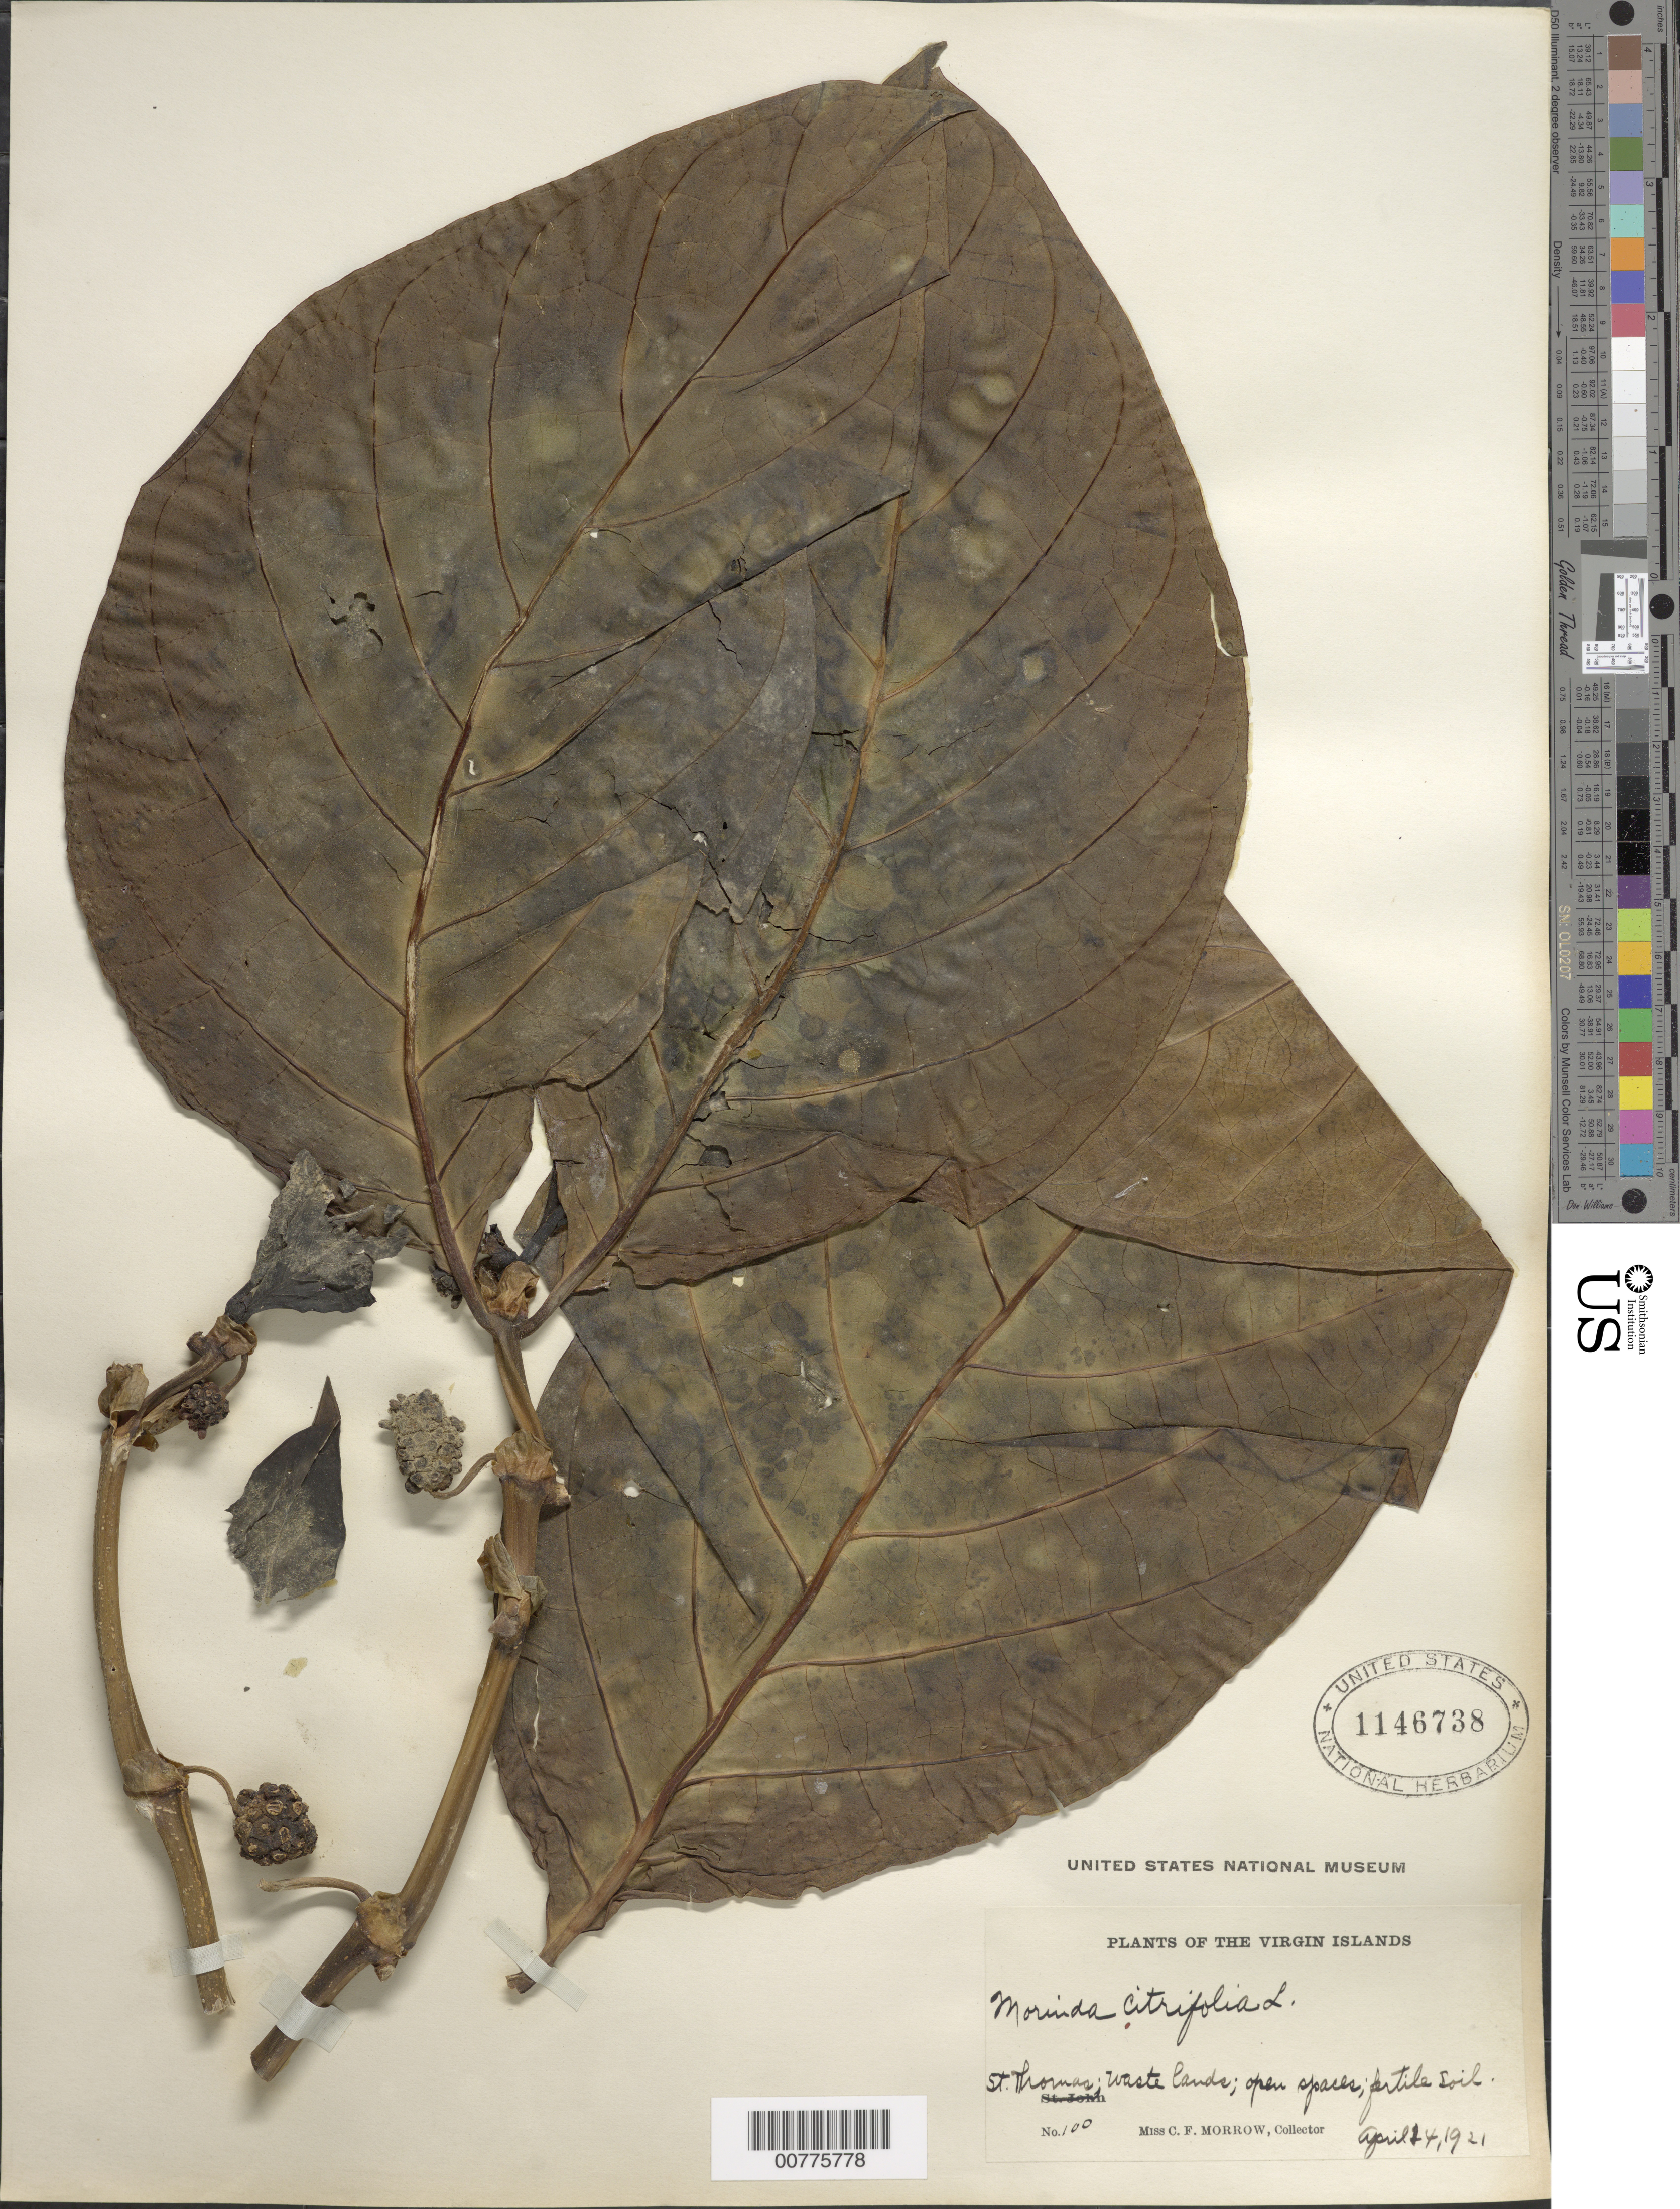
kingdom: Plantae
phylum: Tracheophyta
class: Magnoliopsida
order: Gentianales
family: Rubiaceae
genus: Morinda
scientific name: Morinda citrifolia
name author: L.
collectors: C. Morrow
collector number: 100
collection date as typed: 14 Apr 1921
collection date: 1921-04-14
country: U.S. Virgin Islands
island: St. Thomas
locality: Waste lands, open spaces, fertile soil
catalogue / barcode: US 1146738